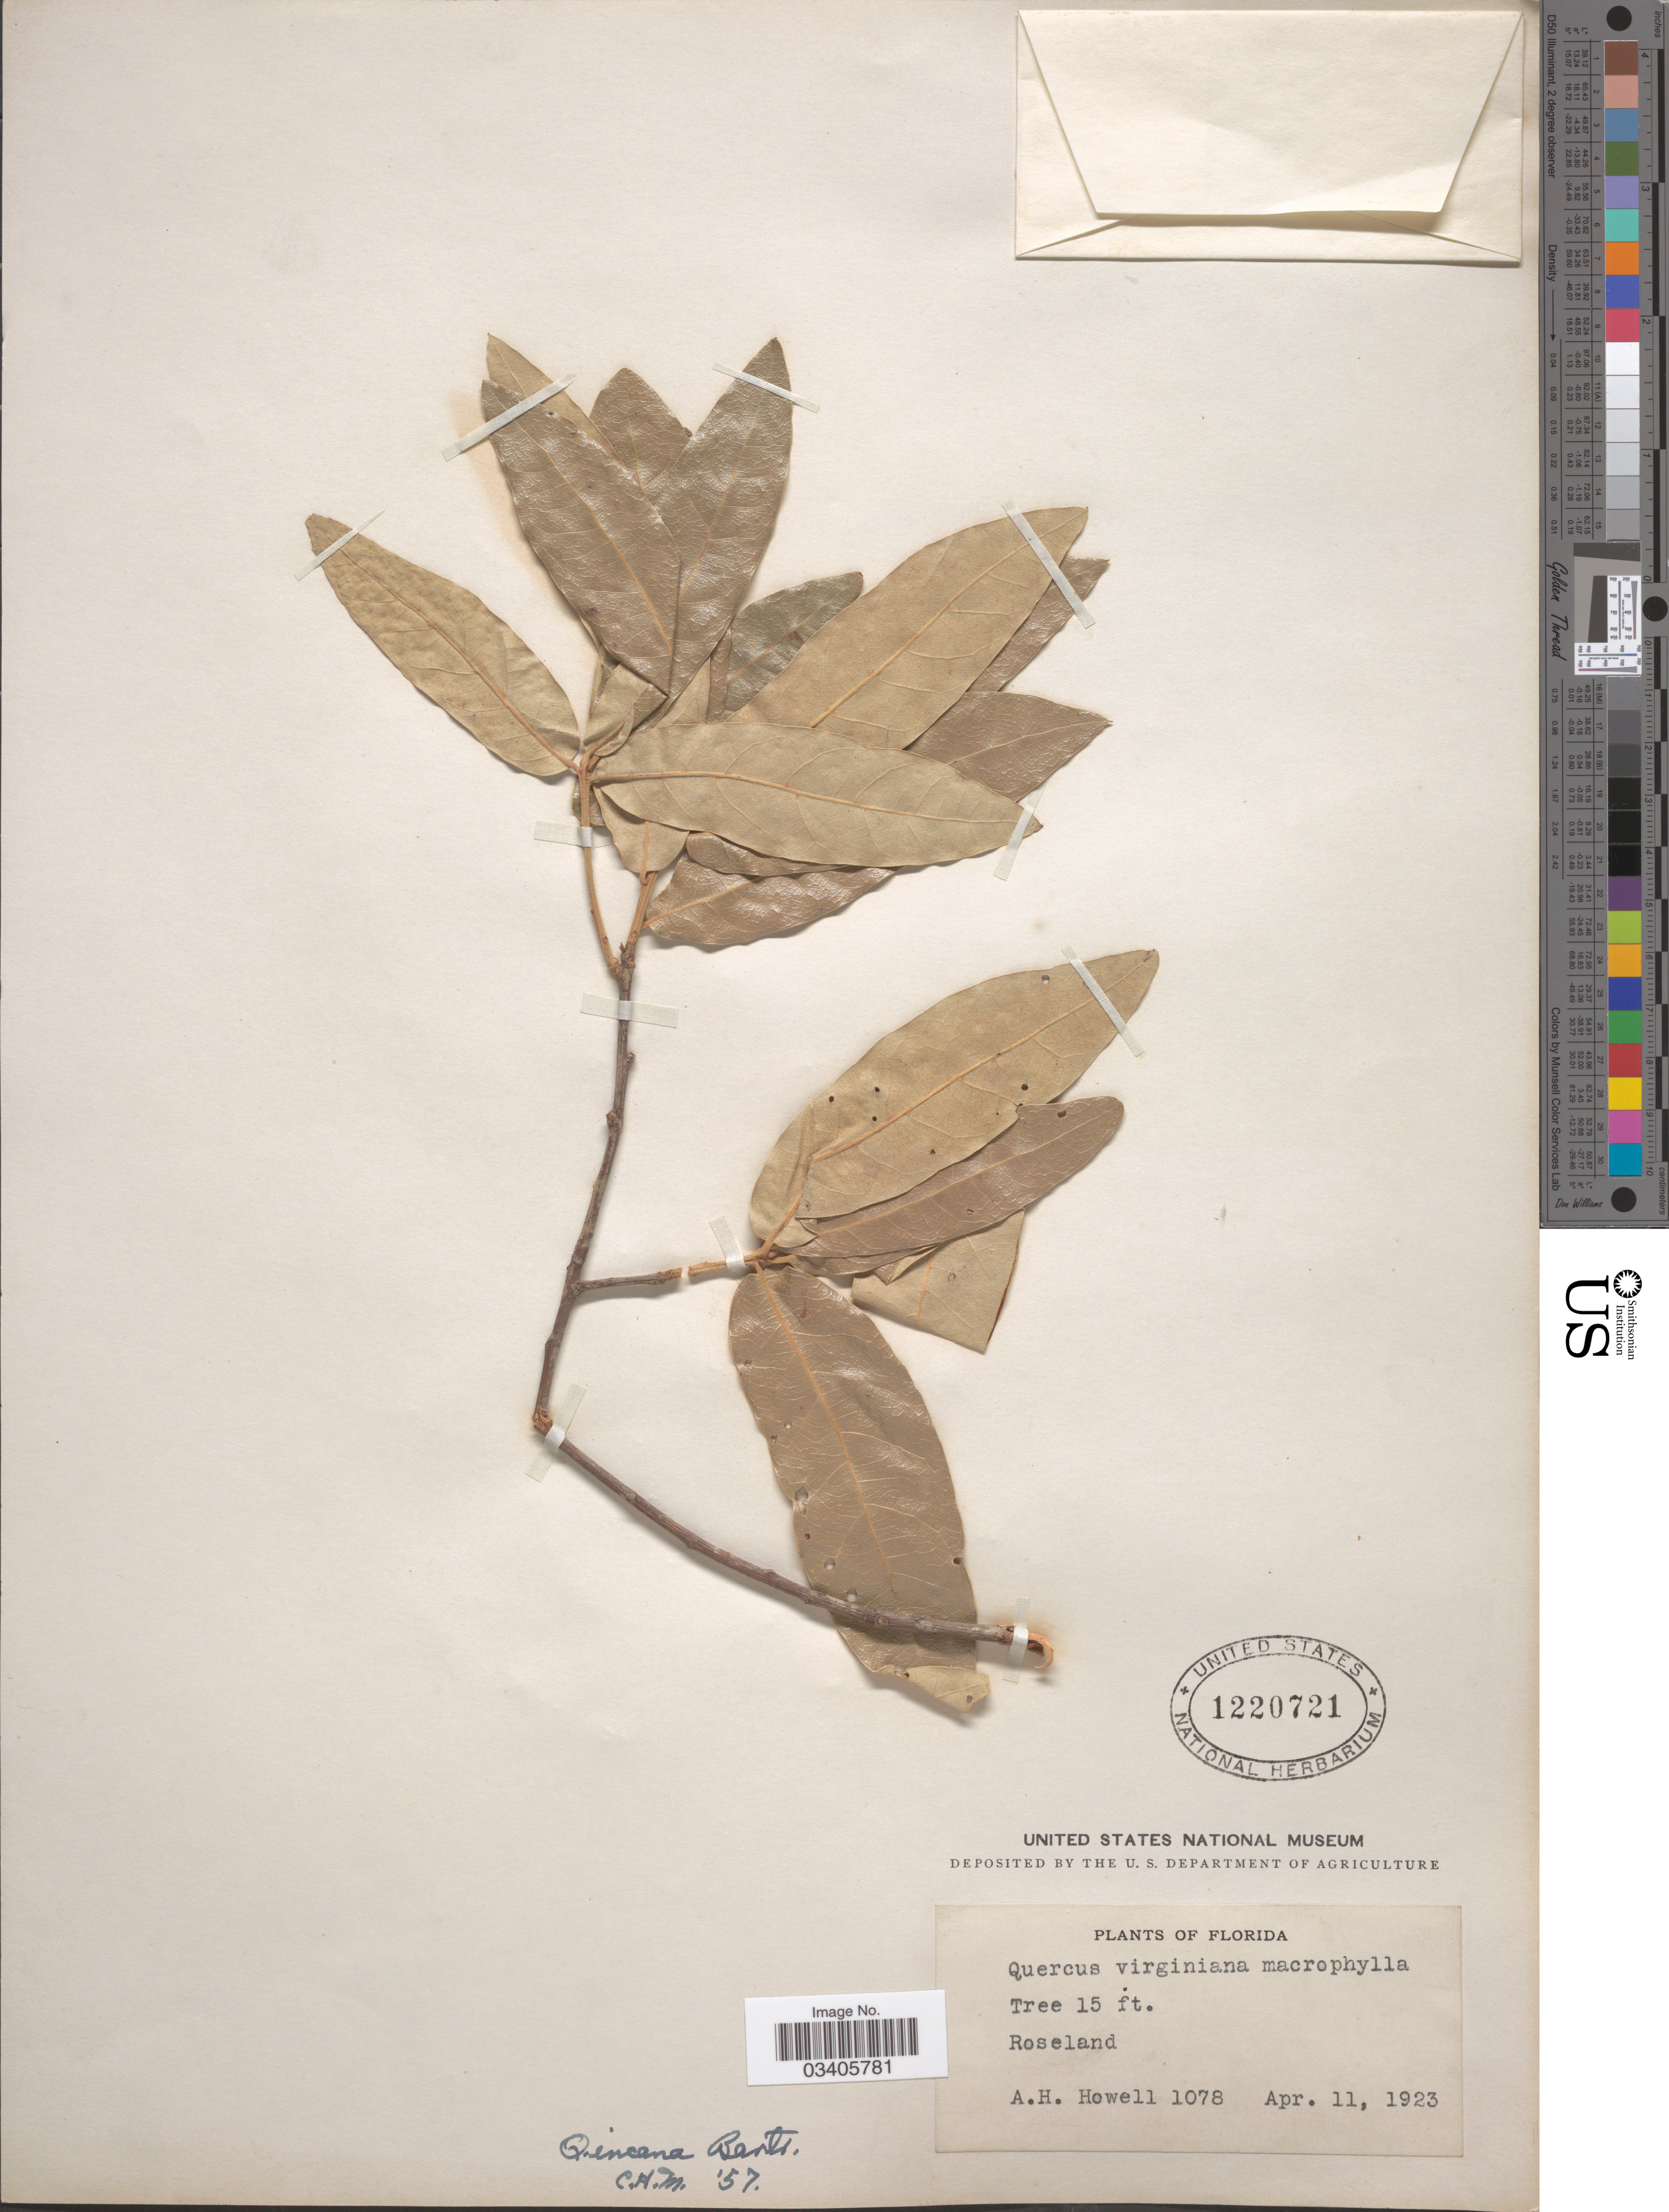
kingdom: Plantae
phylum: Tracheophyta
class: Magnoliopsida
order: Fagales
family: Fagaceae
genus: Quercus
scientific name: Quercus incana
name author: W. Bartram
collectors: A. Howell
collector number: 1078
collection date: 1923-04-11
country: United States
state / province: Florida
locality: Roseland.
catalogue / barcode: US 1220721